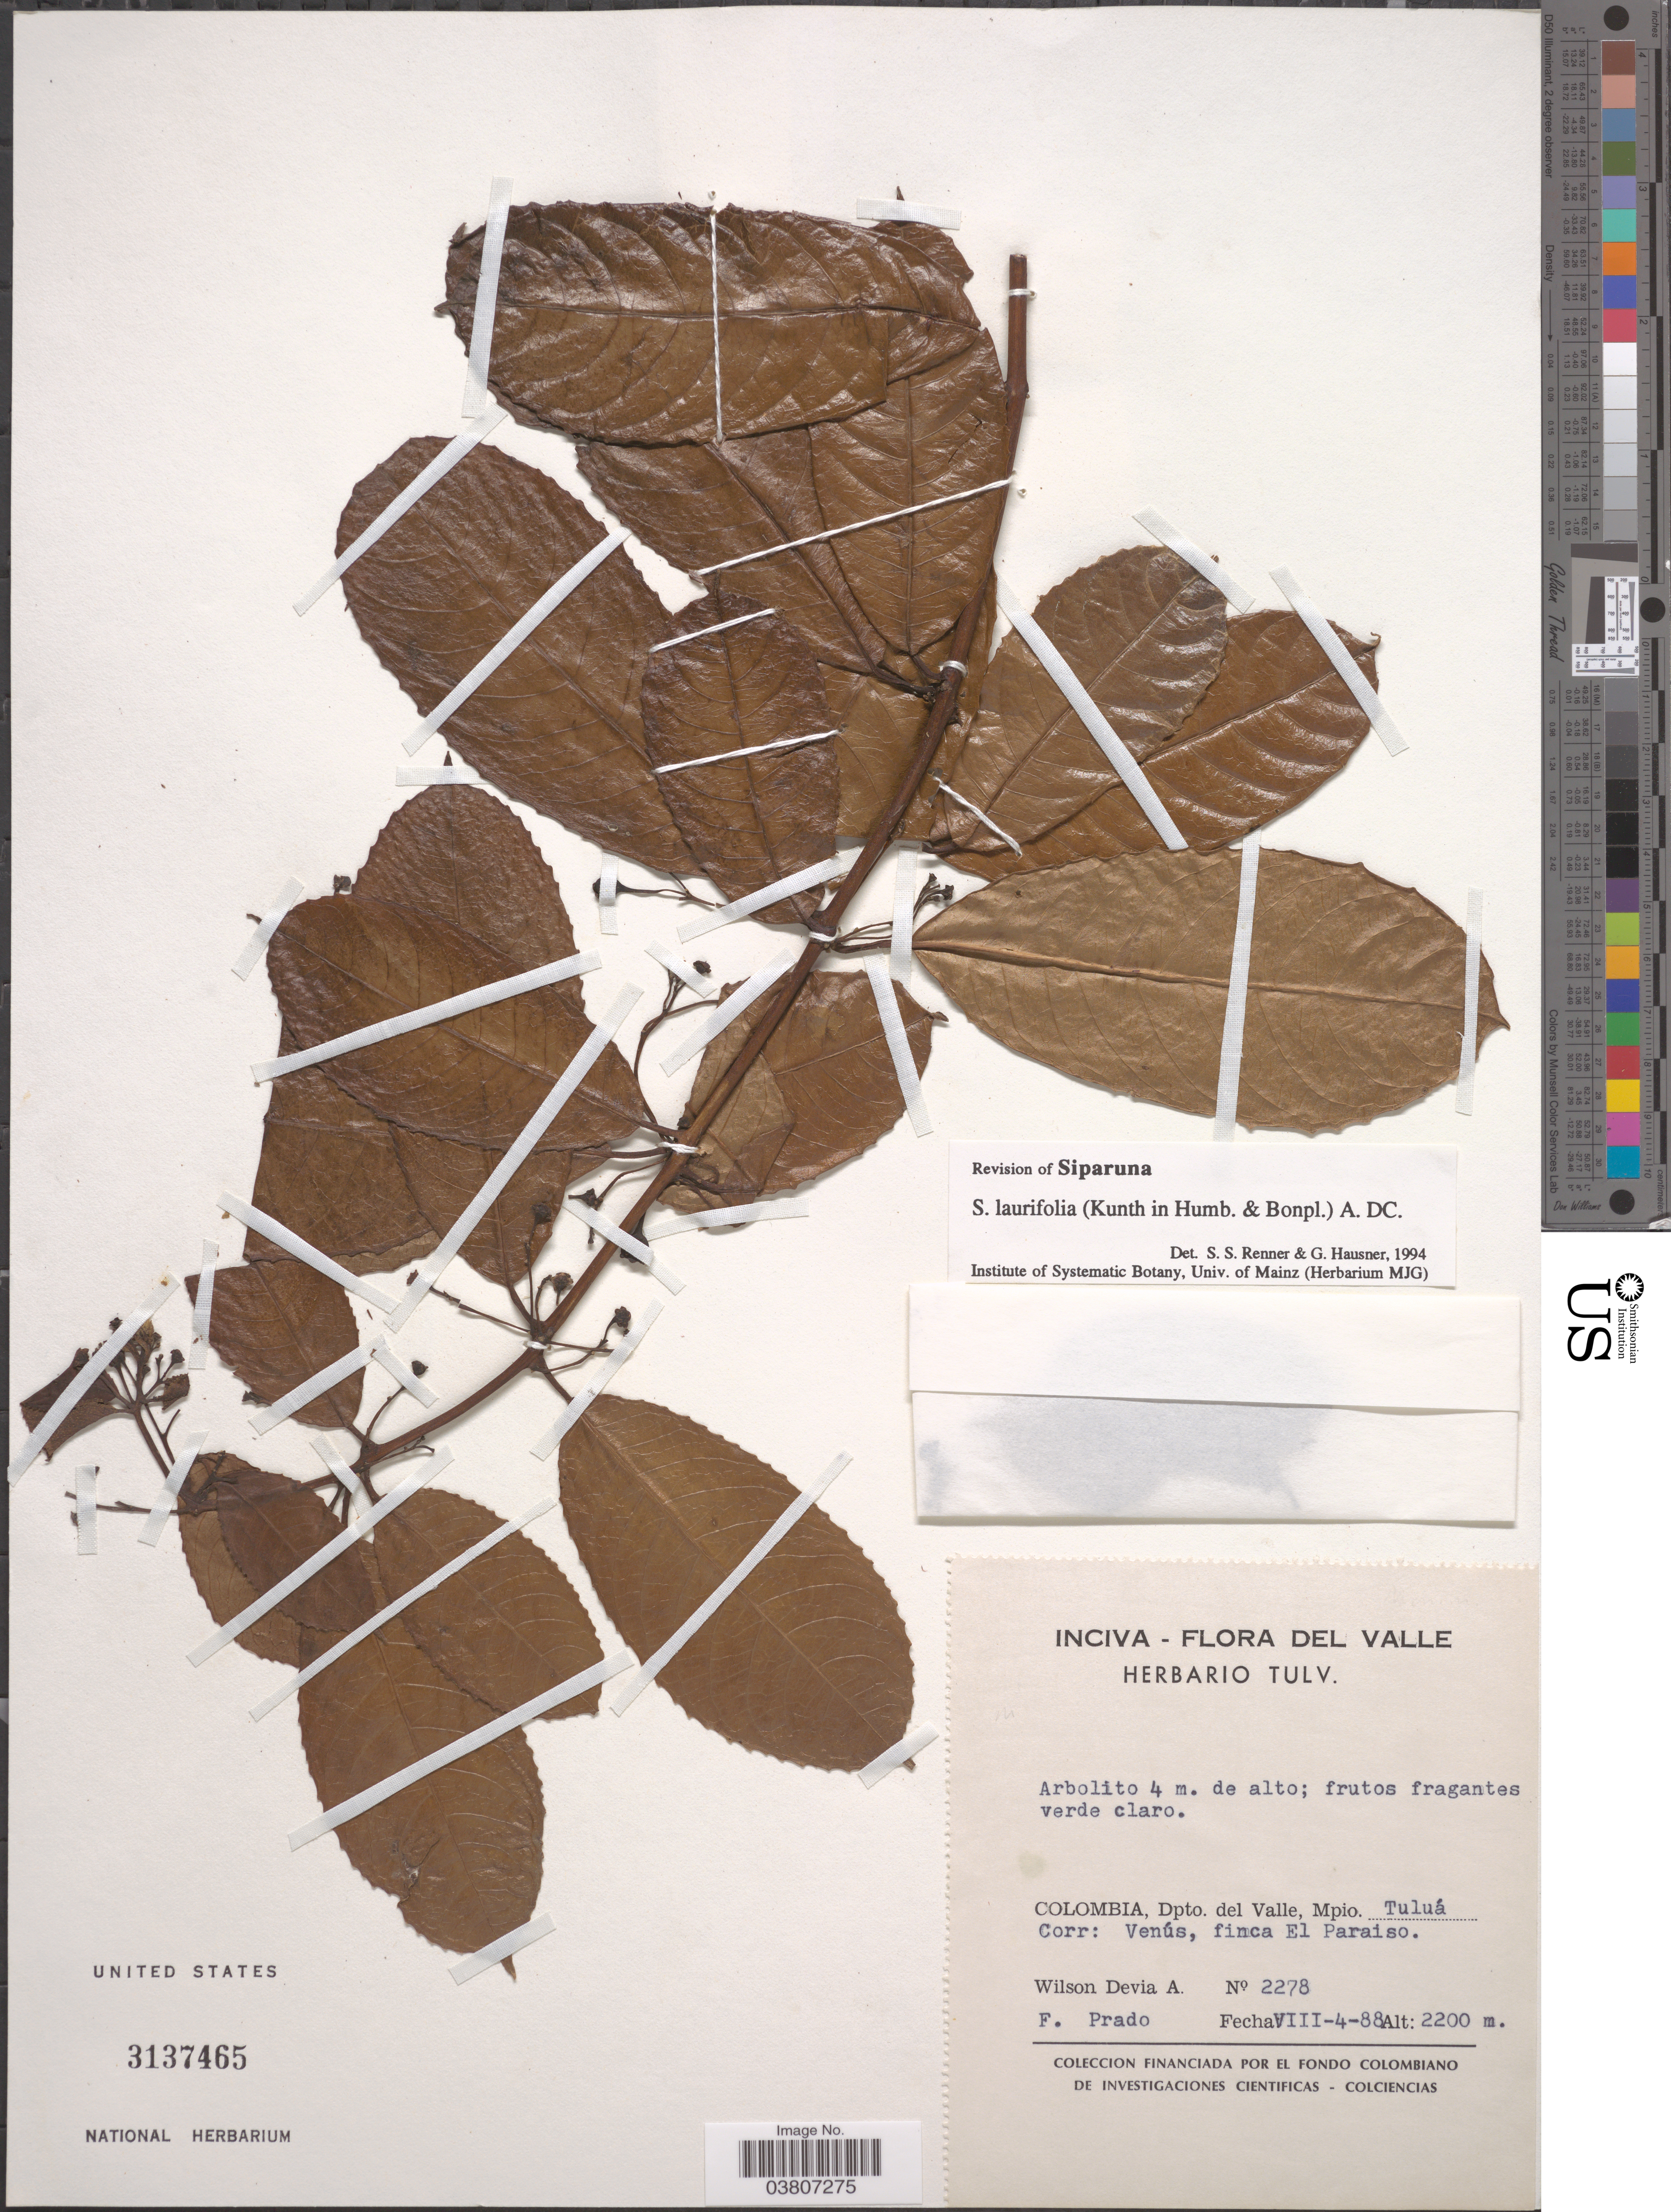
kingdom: Plantae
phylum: Tracheophyta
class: Magnoliopsida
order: Laurales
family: Siparunaceae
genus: Siparuna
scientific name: Siparuna laurifolia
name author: (Kunth) A. DC.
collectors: W. Devia A. & F. Prado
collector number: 2278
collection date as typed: Transcribed d/m/y: 4/8/88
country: Colombia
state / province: Valle del Cauca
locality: Dpto. del Valle, Mpio. Tuluá. Corr: Venús, finca El Paraiso.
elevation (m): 2200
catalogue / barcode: US 3137465